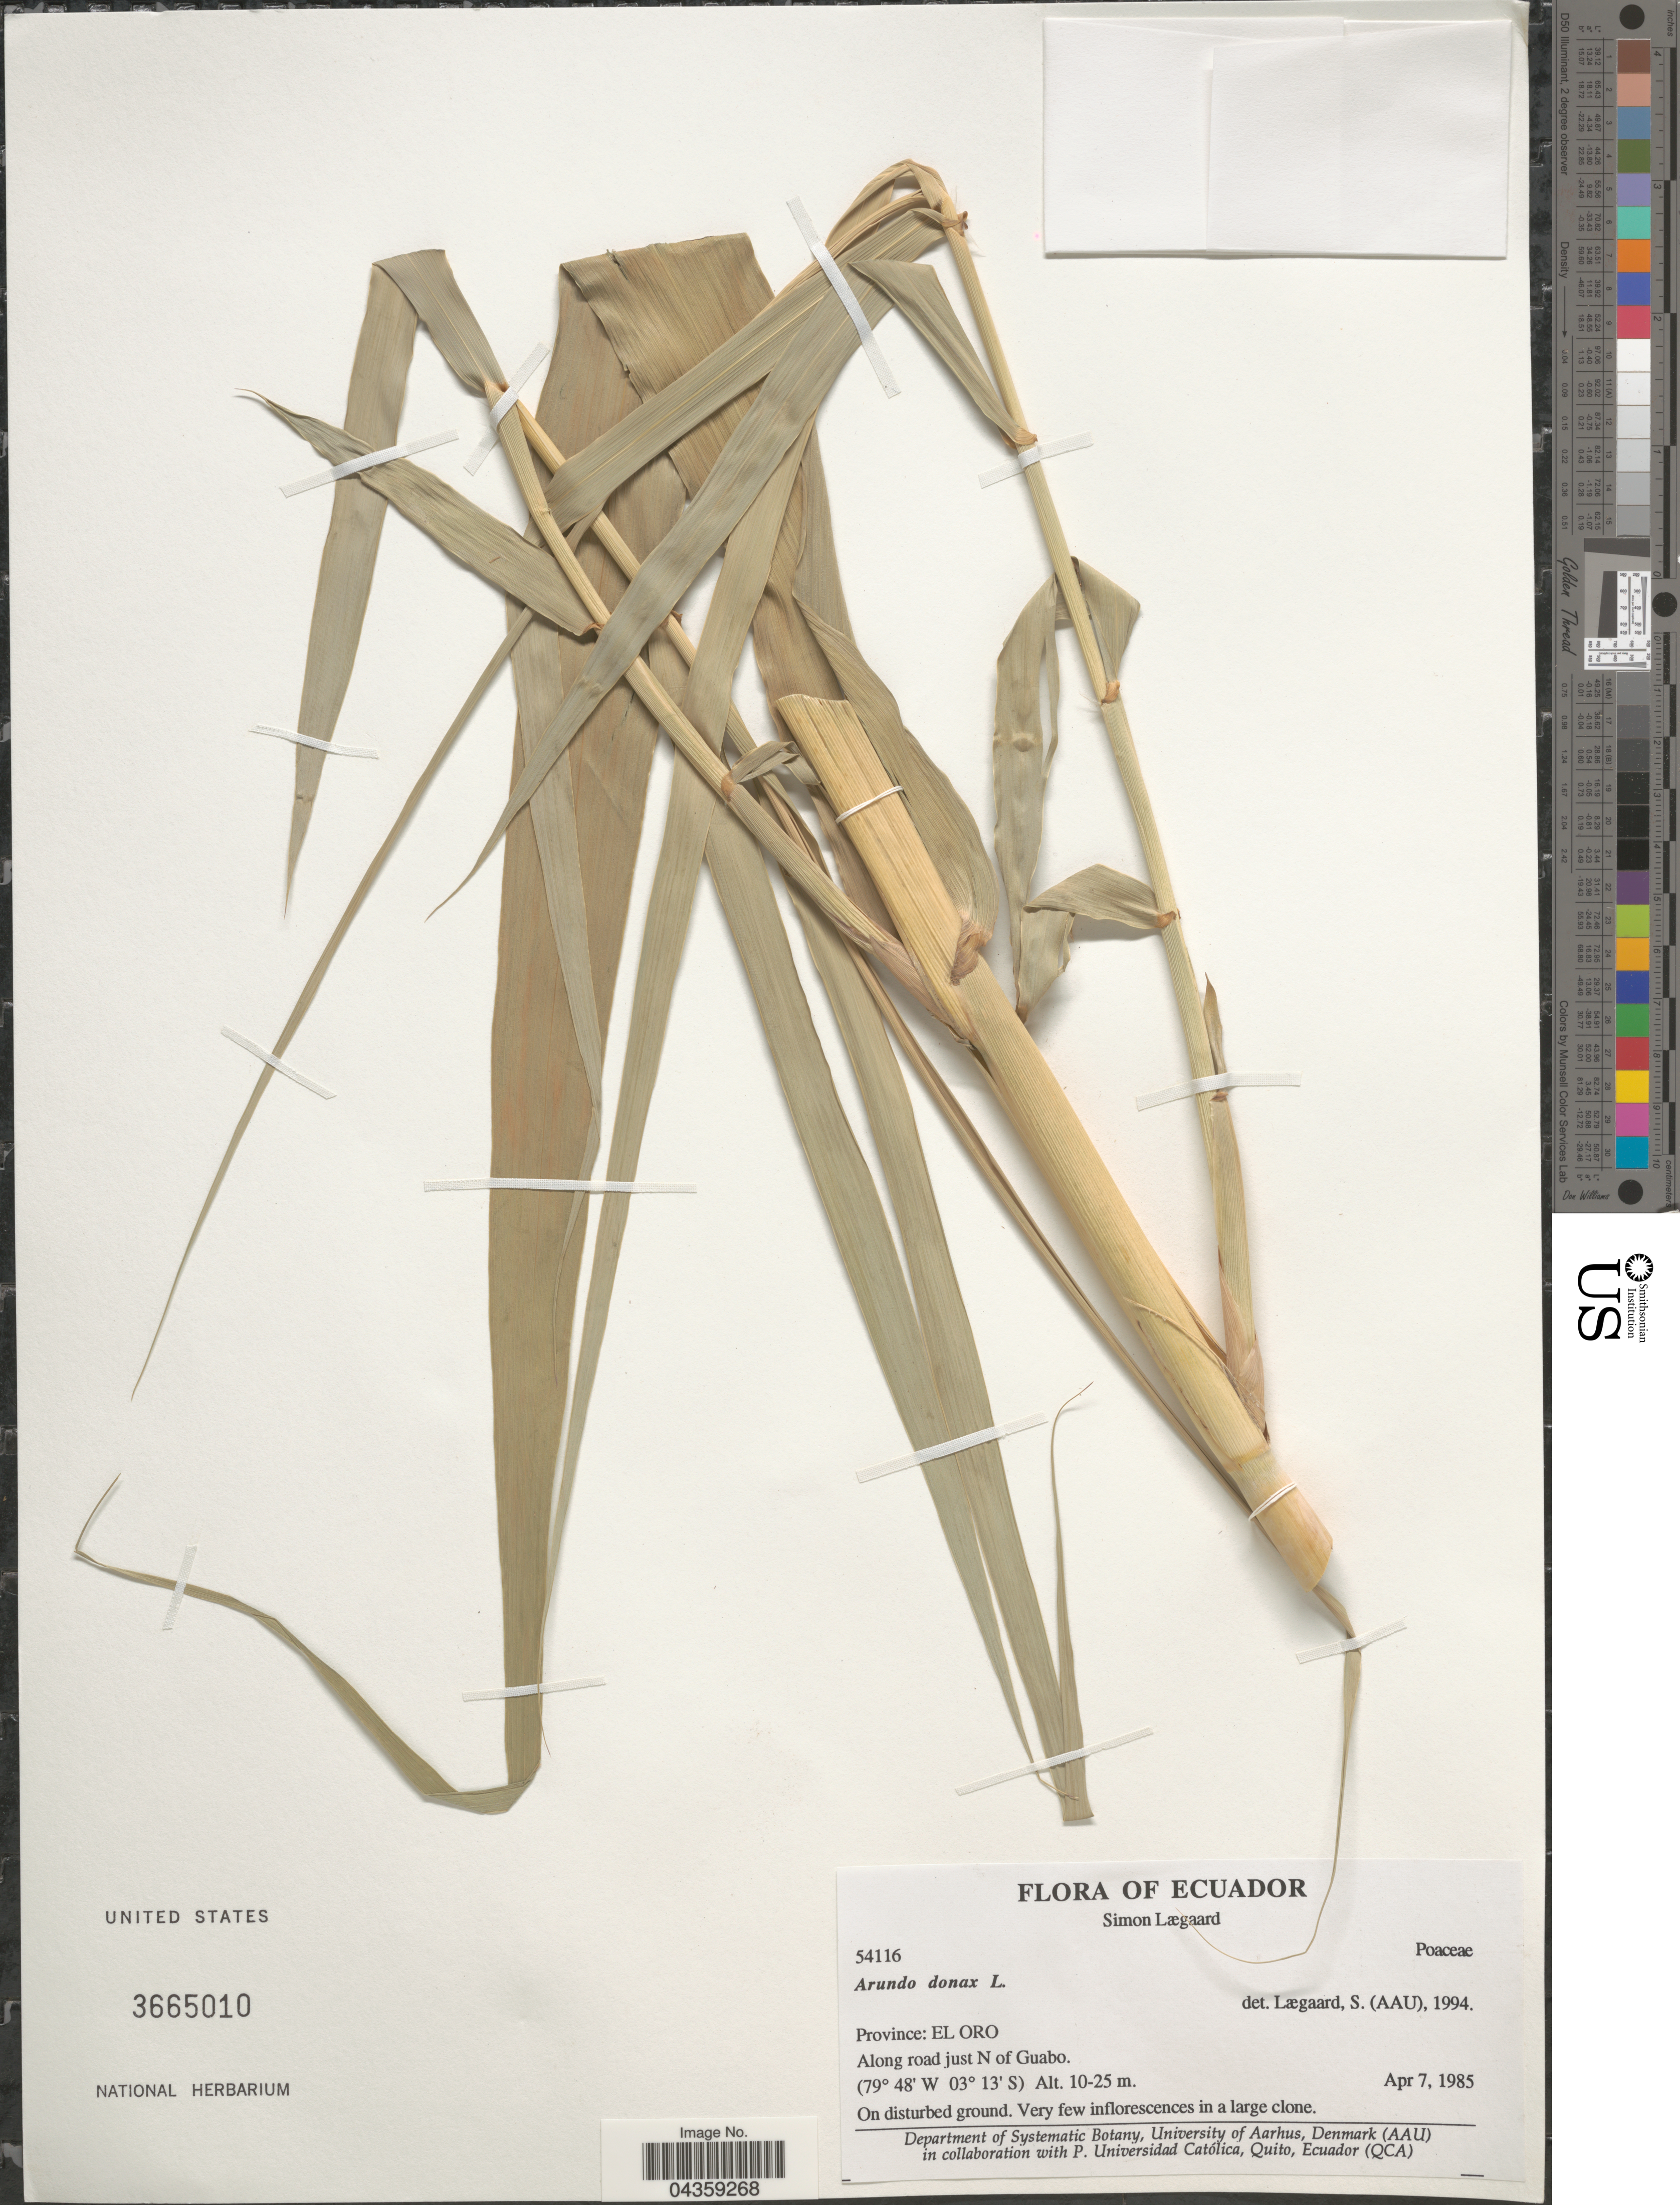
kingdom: Plantae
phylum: Tracheophyta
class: Liliopsida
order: Poales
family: Poaceae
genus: Arundo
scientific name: Arundo donax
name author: L.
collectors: S. Lægaard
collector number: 54116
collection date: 1985-04-07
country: Ecuador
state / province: El Oro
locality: Along road just N of Guabo.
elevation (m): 10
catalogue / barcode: US 3665010